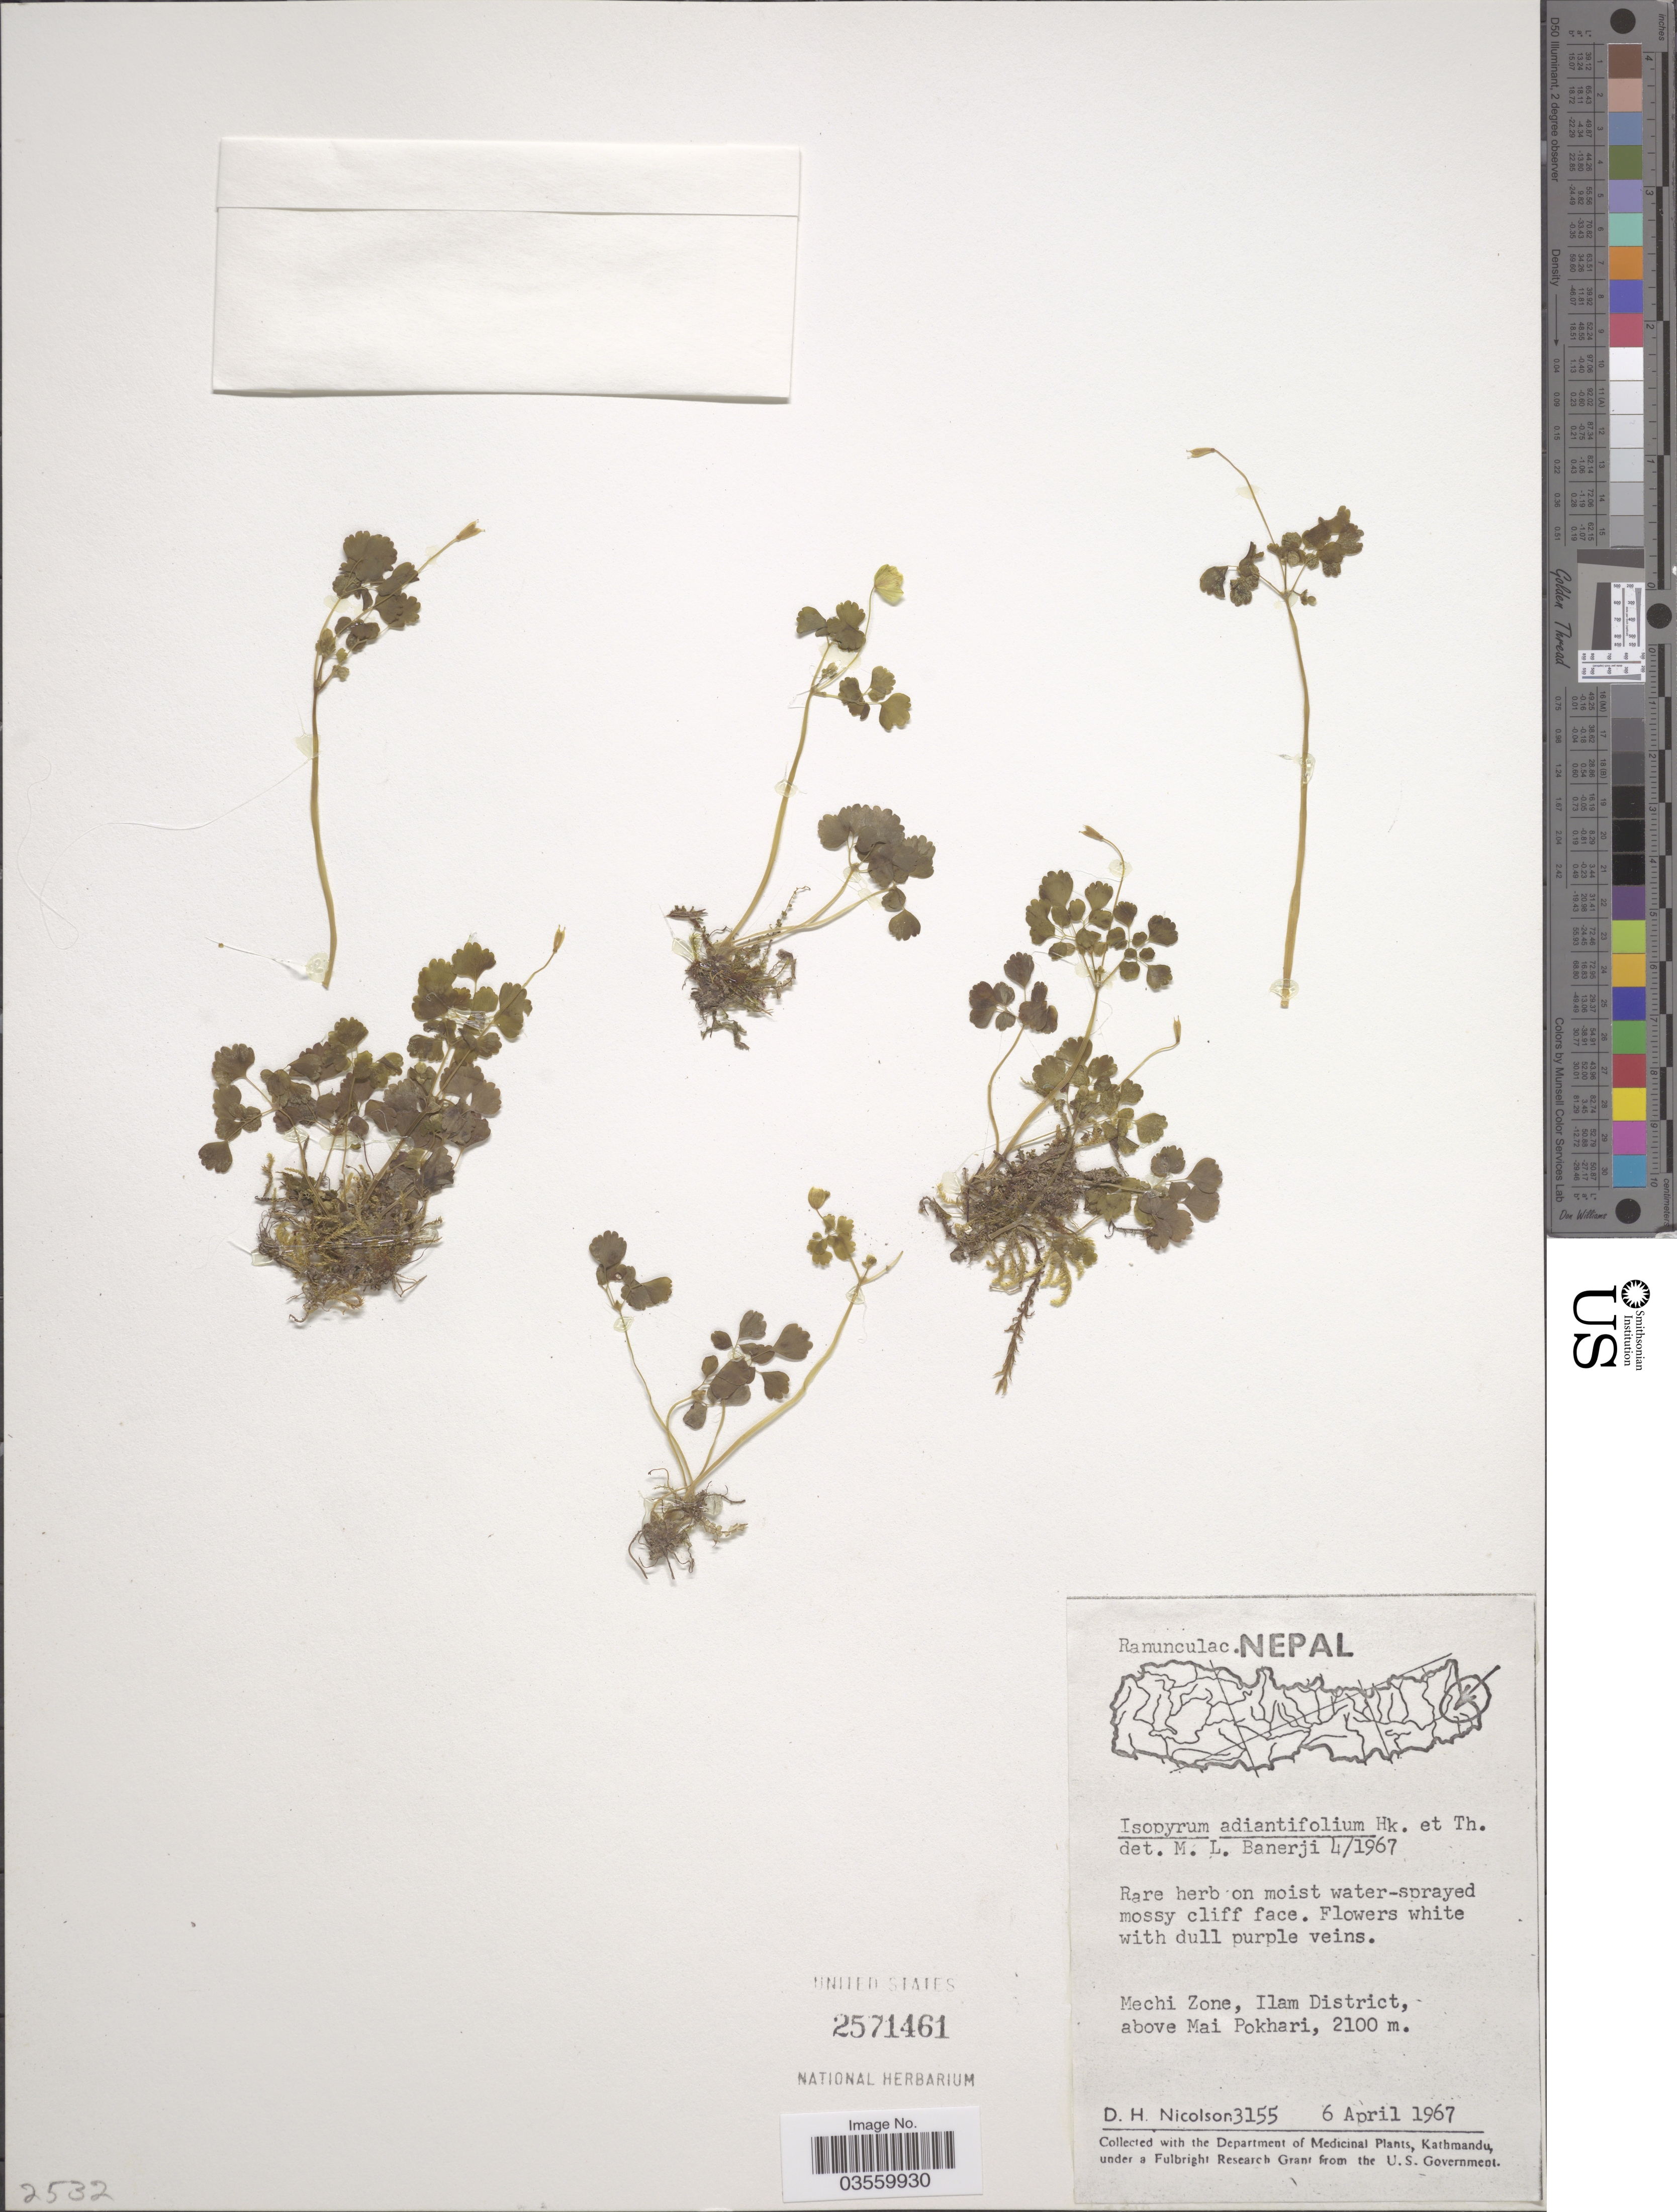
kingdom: Plantae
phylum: Tracheophyta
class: Magnoliopsida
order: Ranunculales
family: Ranunculaceae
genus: Dichocarpum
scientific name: Dichocarpum adiantifolium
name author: (Hook. f. & Thomson) W.T. Wang & P.K. Hsiao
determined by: Strong, Mark T., (BOT), Smithsonian Institution - National Museum of Natural History (UNITED STATES)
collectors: D. H. Nicolson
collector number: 3155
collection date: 1967-04-06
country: Nepal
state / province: Mechi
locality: Mechi Zone, Ilam District, above Mai Pokhari.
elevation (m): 2100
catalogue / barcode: US 2571461